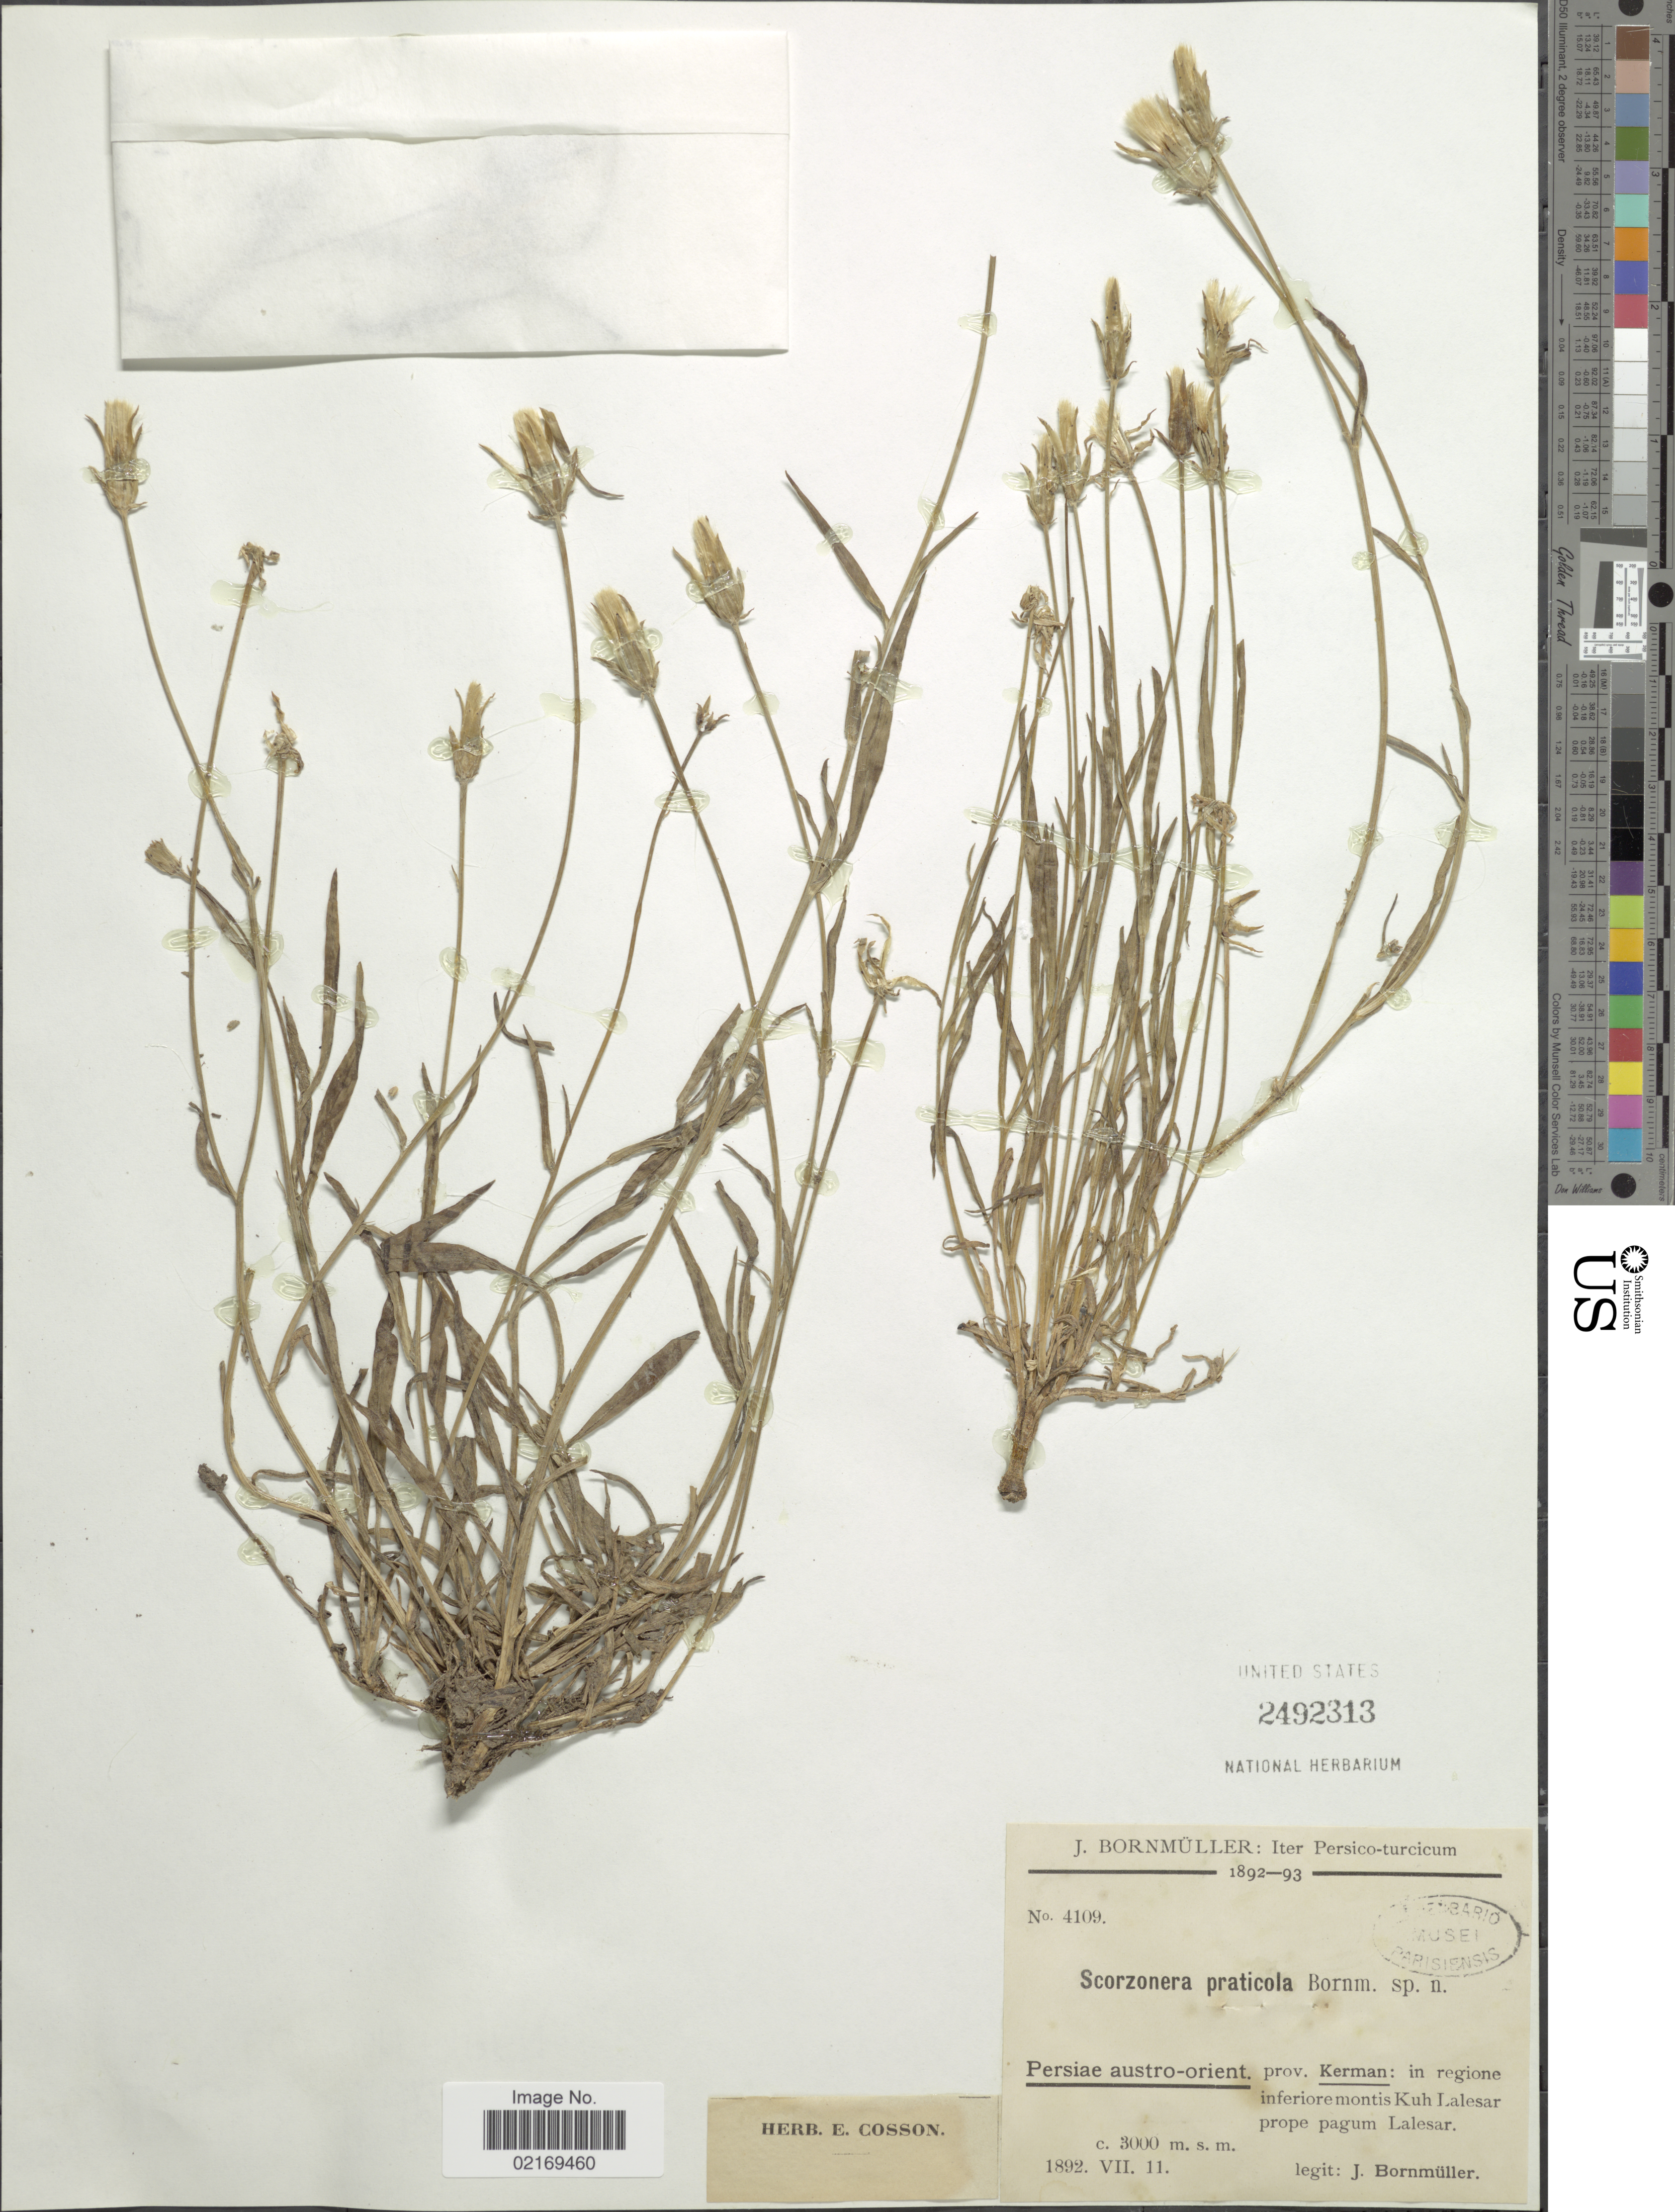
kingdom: Plantae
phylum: Tracheophyta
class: Magnoliopsida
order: Asterales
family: Asteraceae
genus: Scorzonera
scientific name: Scorzonera praticola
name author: Bornm.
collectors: J. Bornmüller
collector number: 4109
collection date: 1892-07-11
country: Iran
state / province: Kerman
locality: Iter Persico-turcicum, Persiae austro-orient.: in regione inferiore montis Kuh Lalesar prope pagum Lalesar.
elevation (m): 3000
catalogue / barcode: US 2492313